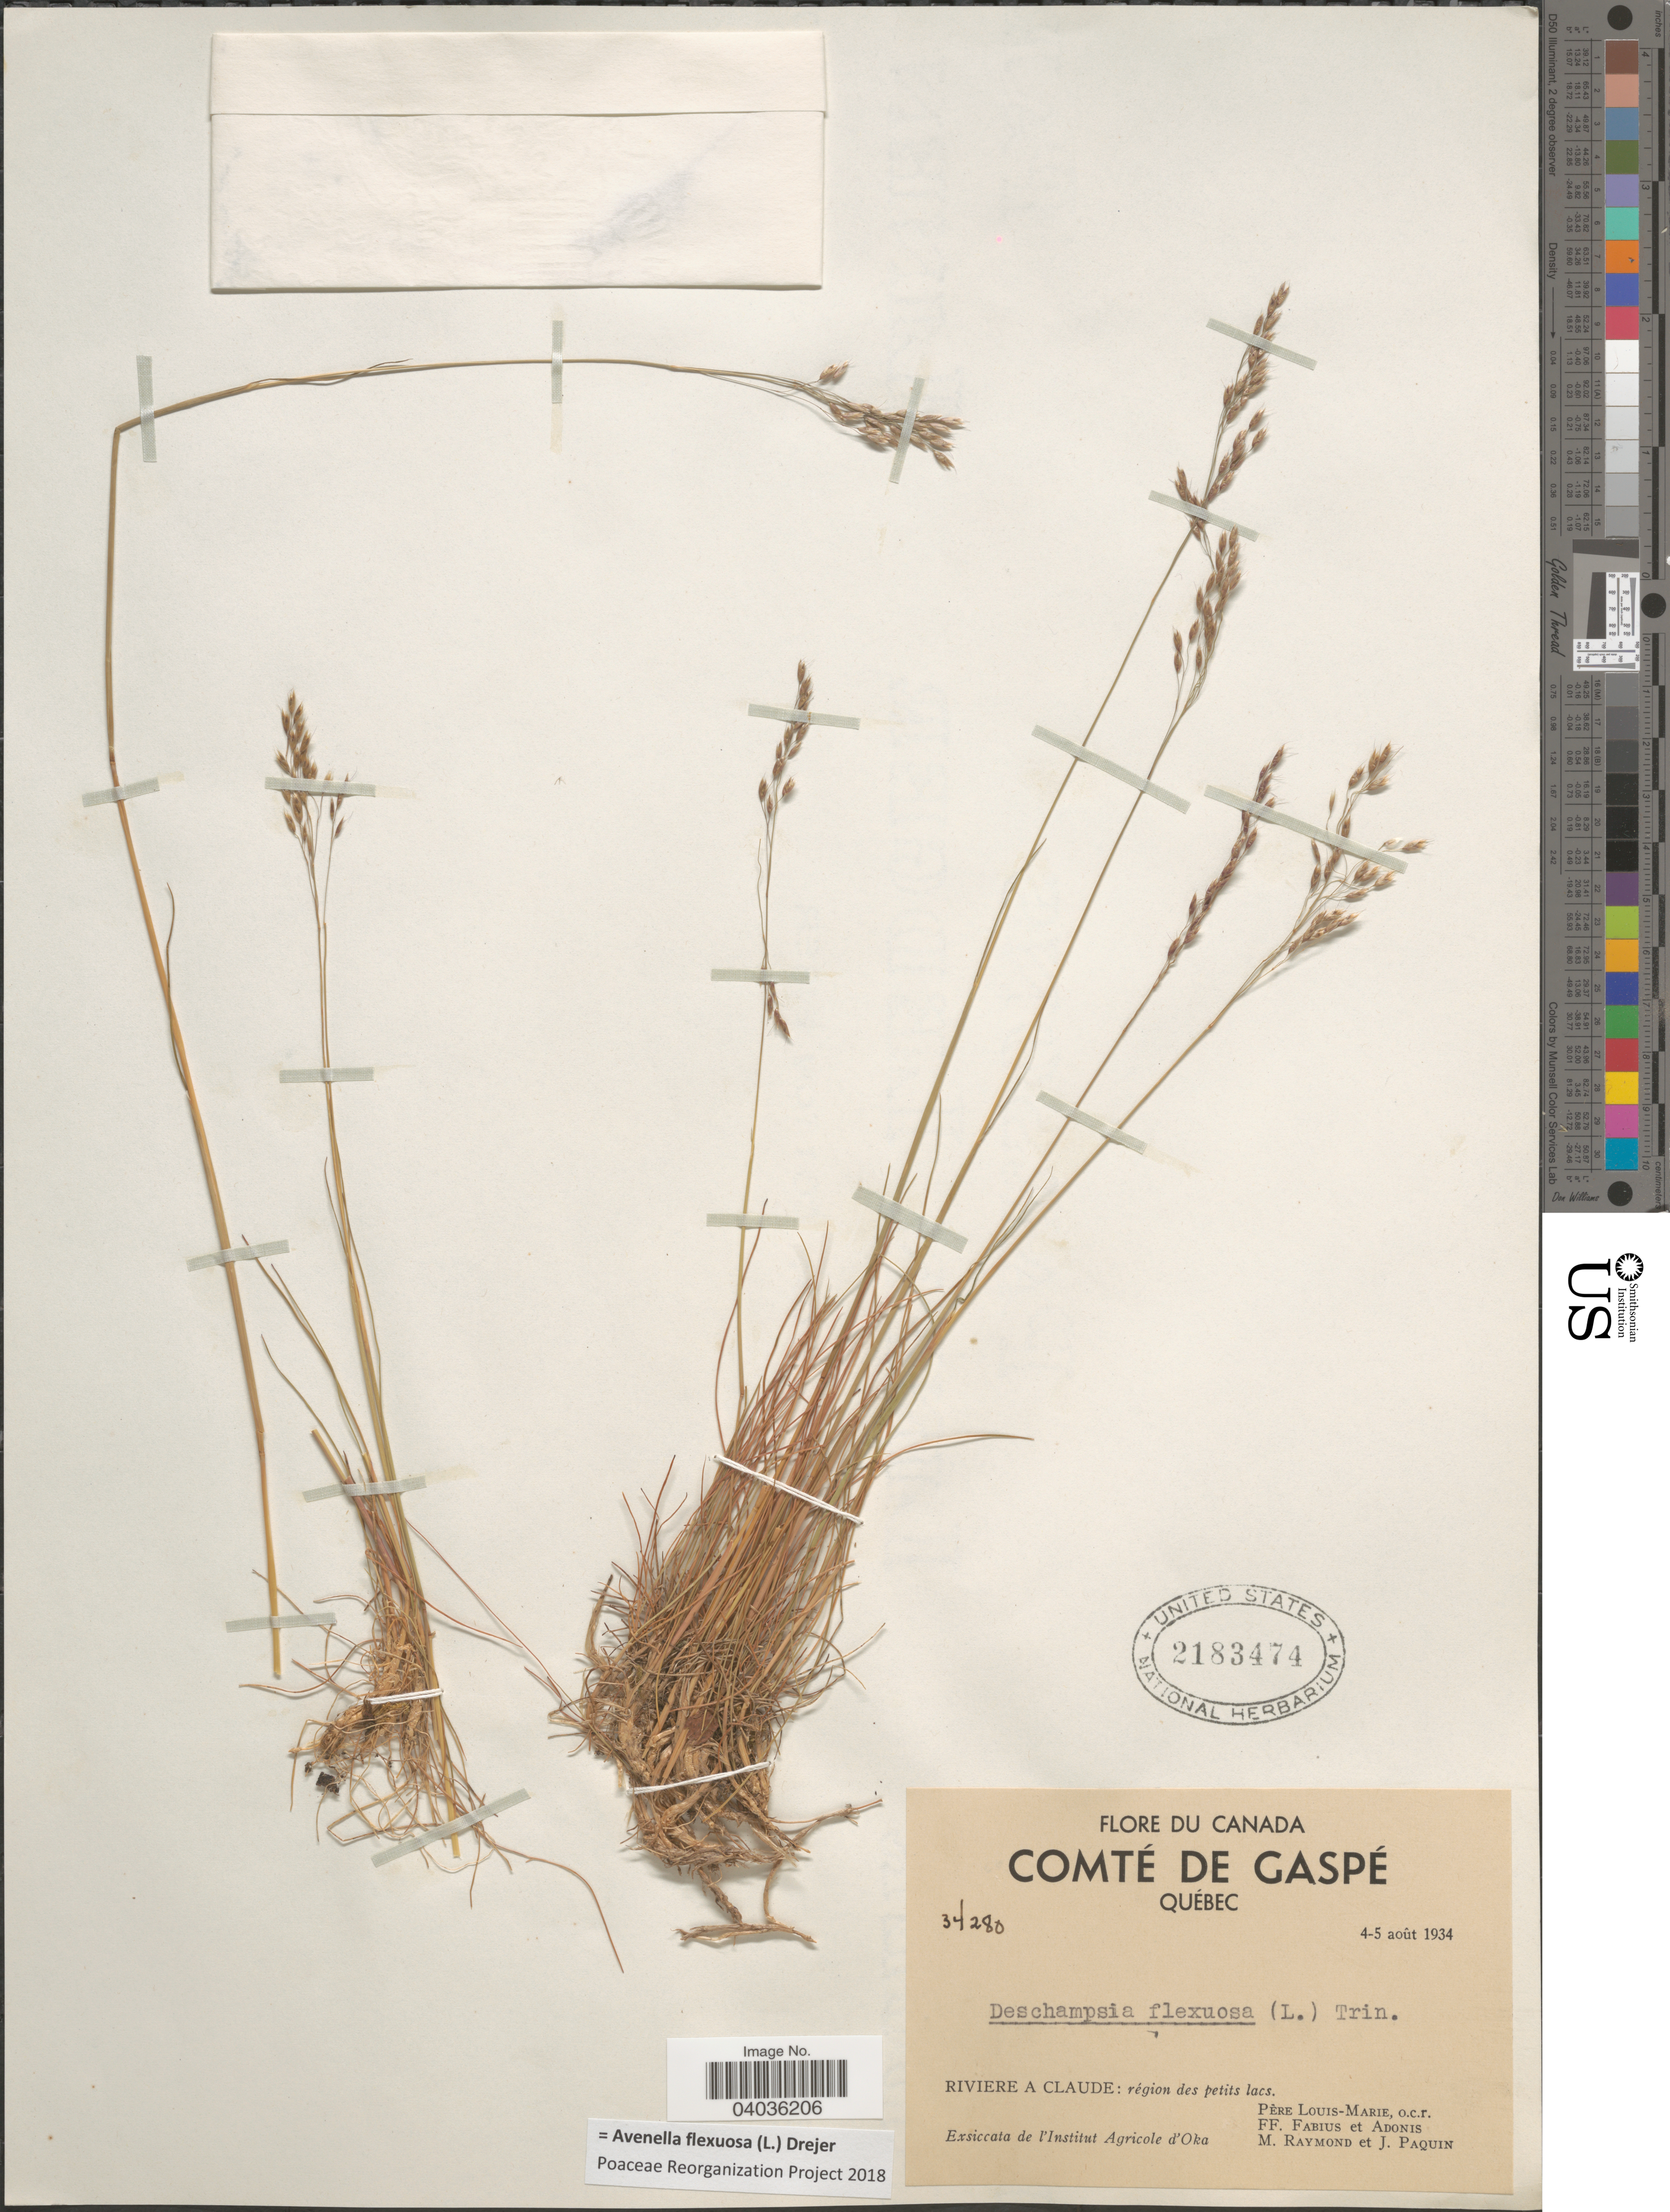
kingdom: Plantae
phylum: Tracheophyta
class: Liliopsida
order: Poales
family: Poaceae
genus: Avenella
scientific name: Avenella flexuosa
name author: (L.) Drejer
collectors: L.-M. LaLonde, Fabius, Adonis, M. Raymond & J. Paquin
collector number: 34280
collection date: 1934-08-04/1934-08-05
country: Canada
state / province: Quebec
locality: Comté de Gaspé. Riviere a Claude: région des petits lacs.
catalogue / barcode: US 2183474